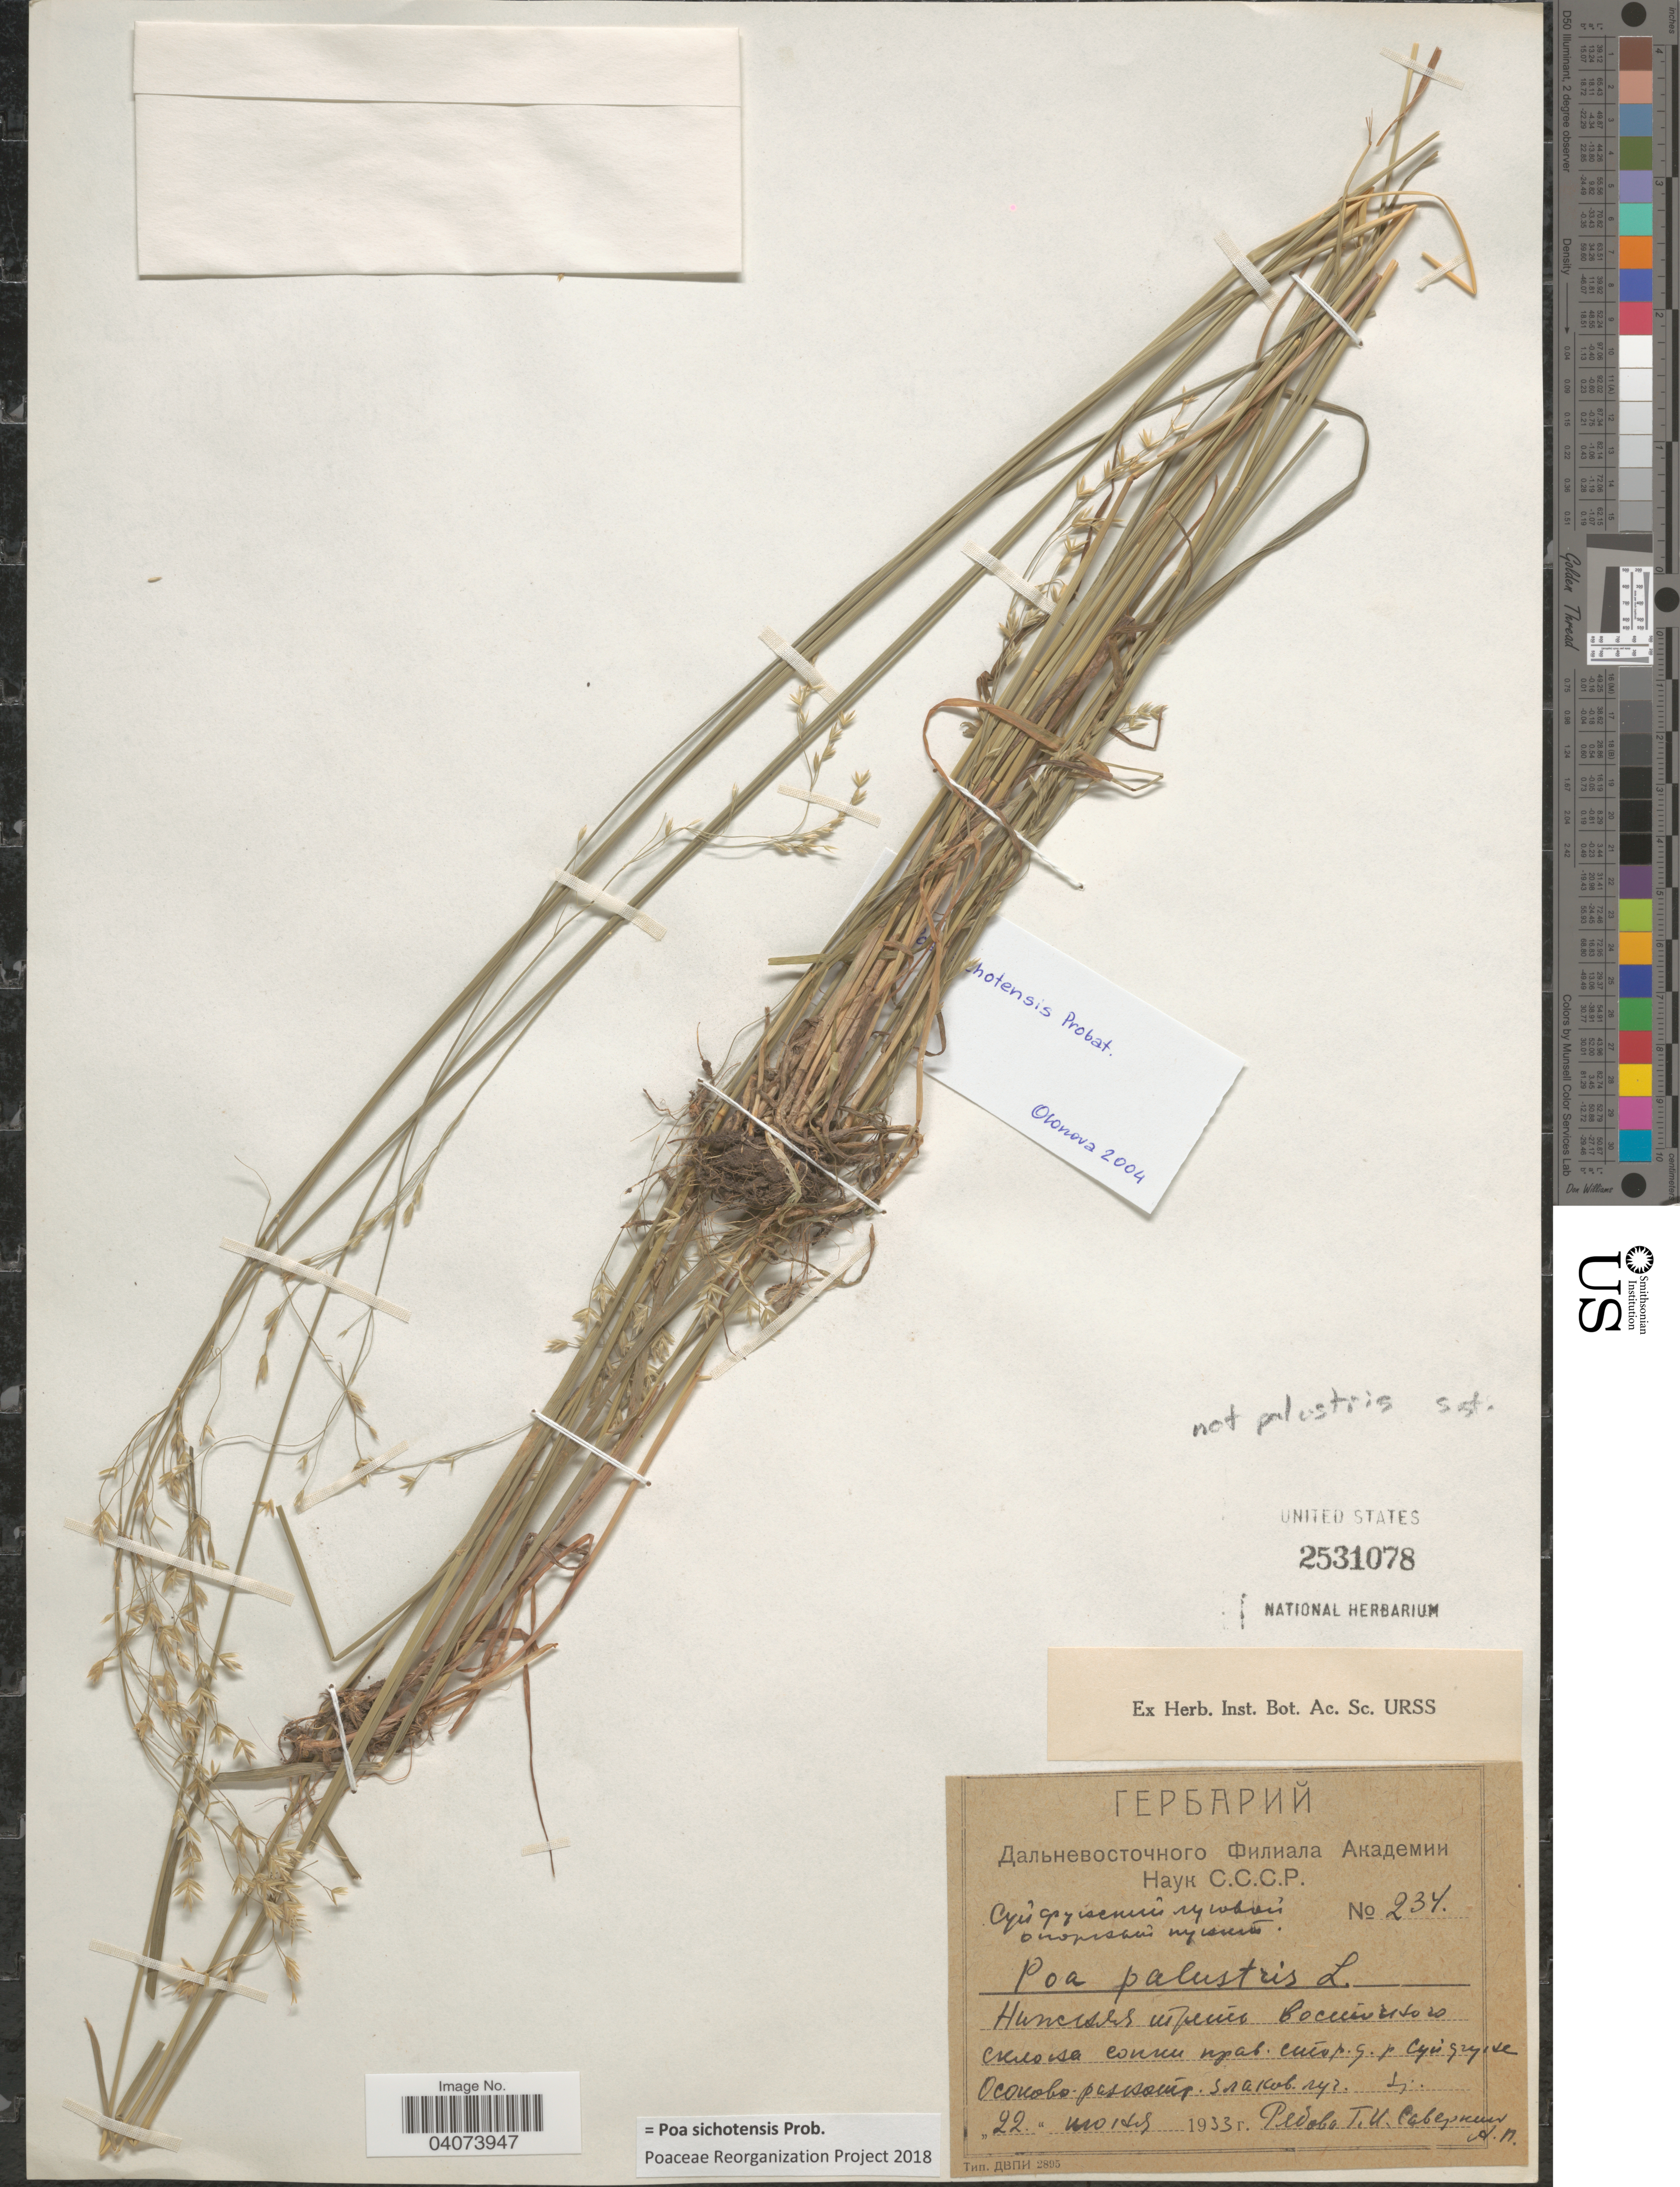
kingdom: Plantae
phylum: Tracheophyta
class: Liliopsida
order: Poales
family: Poaceae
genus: Poa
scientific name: Poa sichotensis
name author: Prob.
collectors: T. Ryabova & A. Saverkin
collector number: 234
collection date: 1933-06-22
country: Russian Federation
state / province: Primorsky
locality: River Suifun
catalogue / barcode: US 2531078